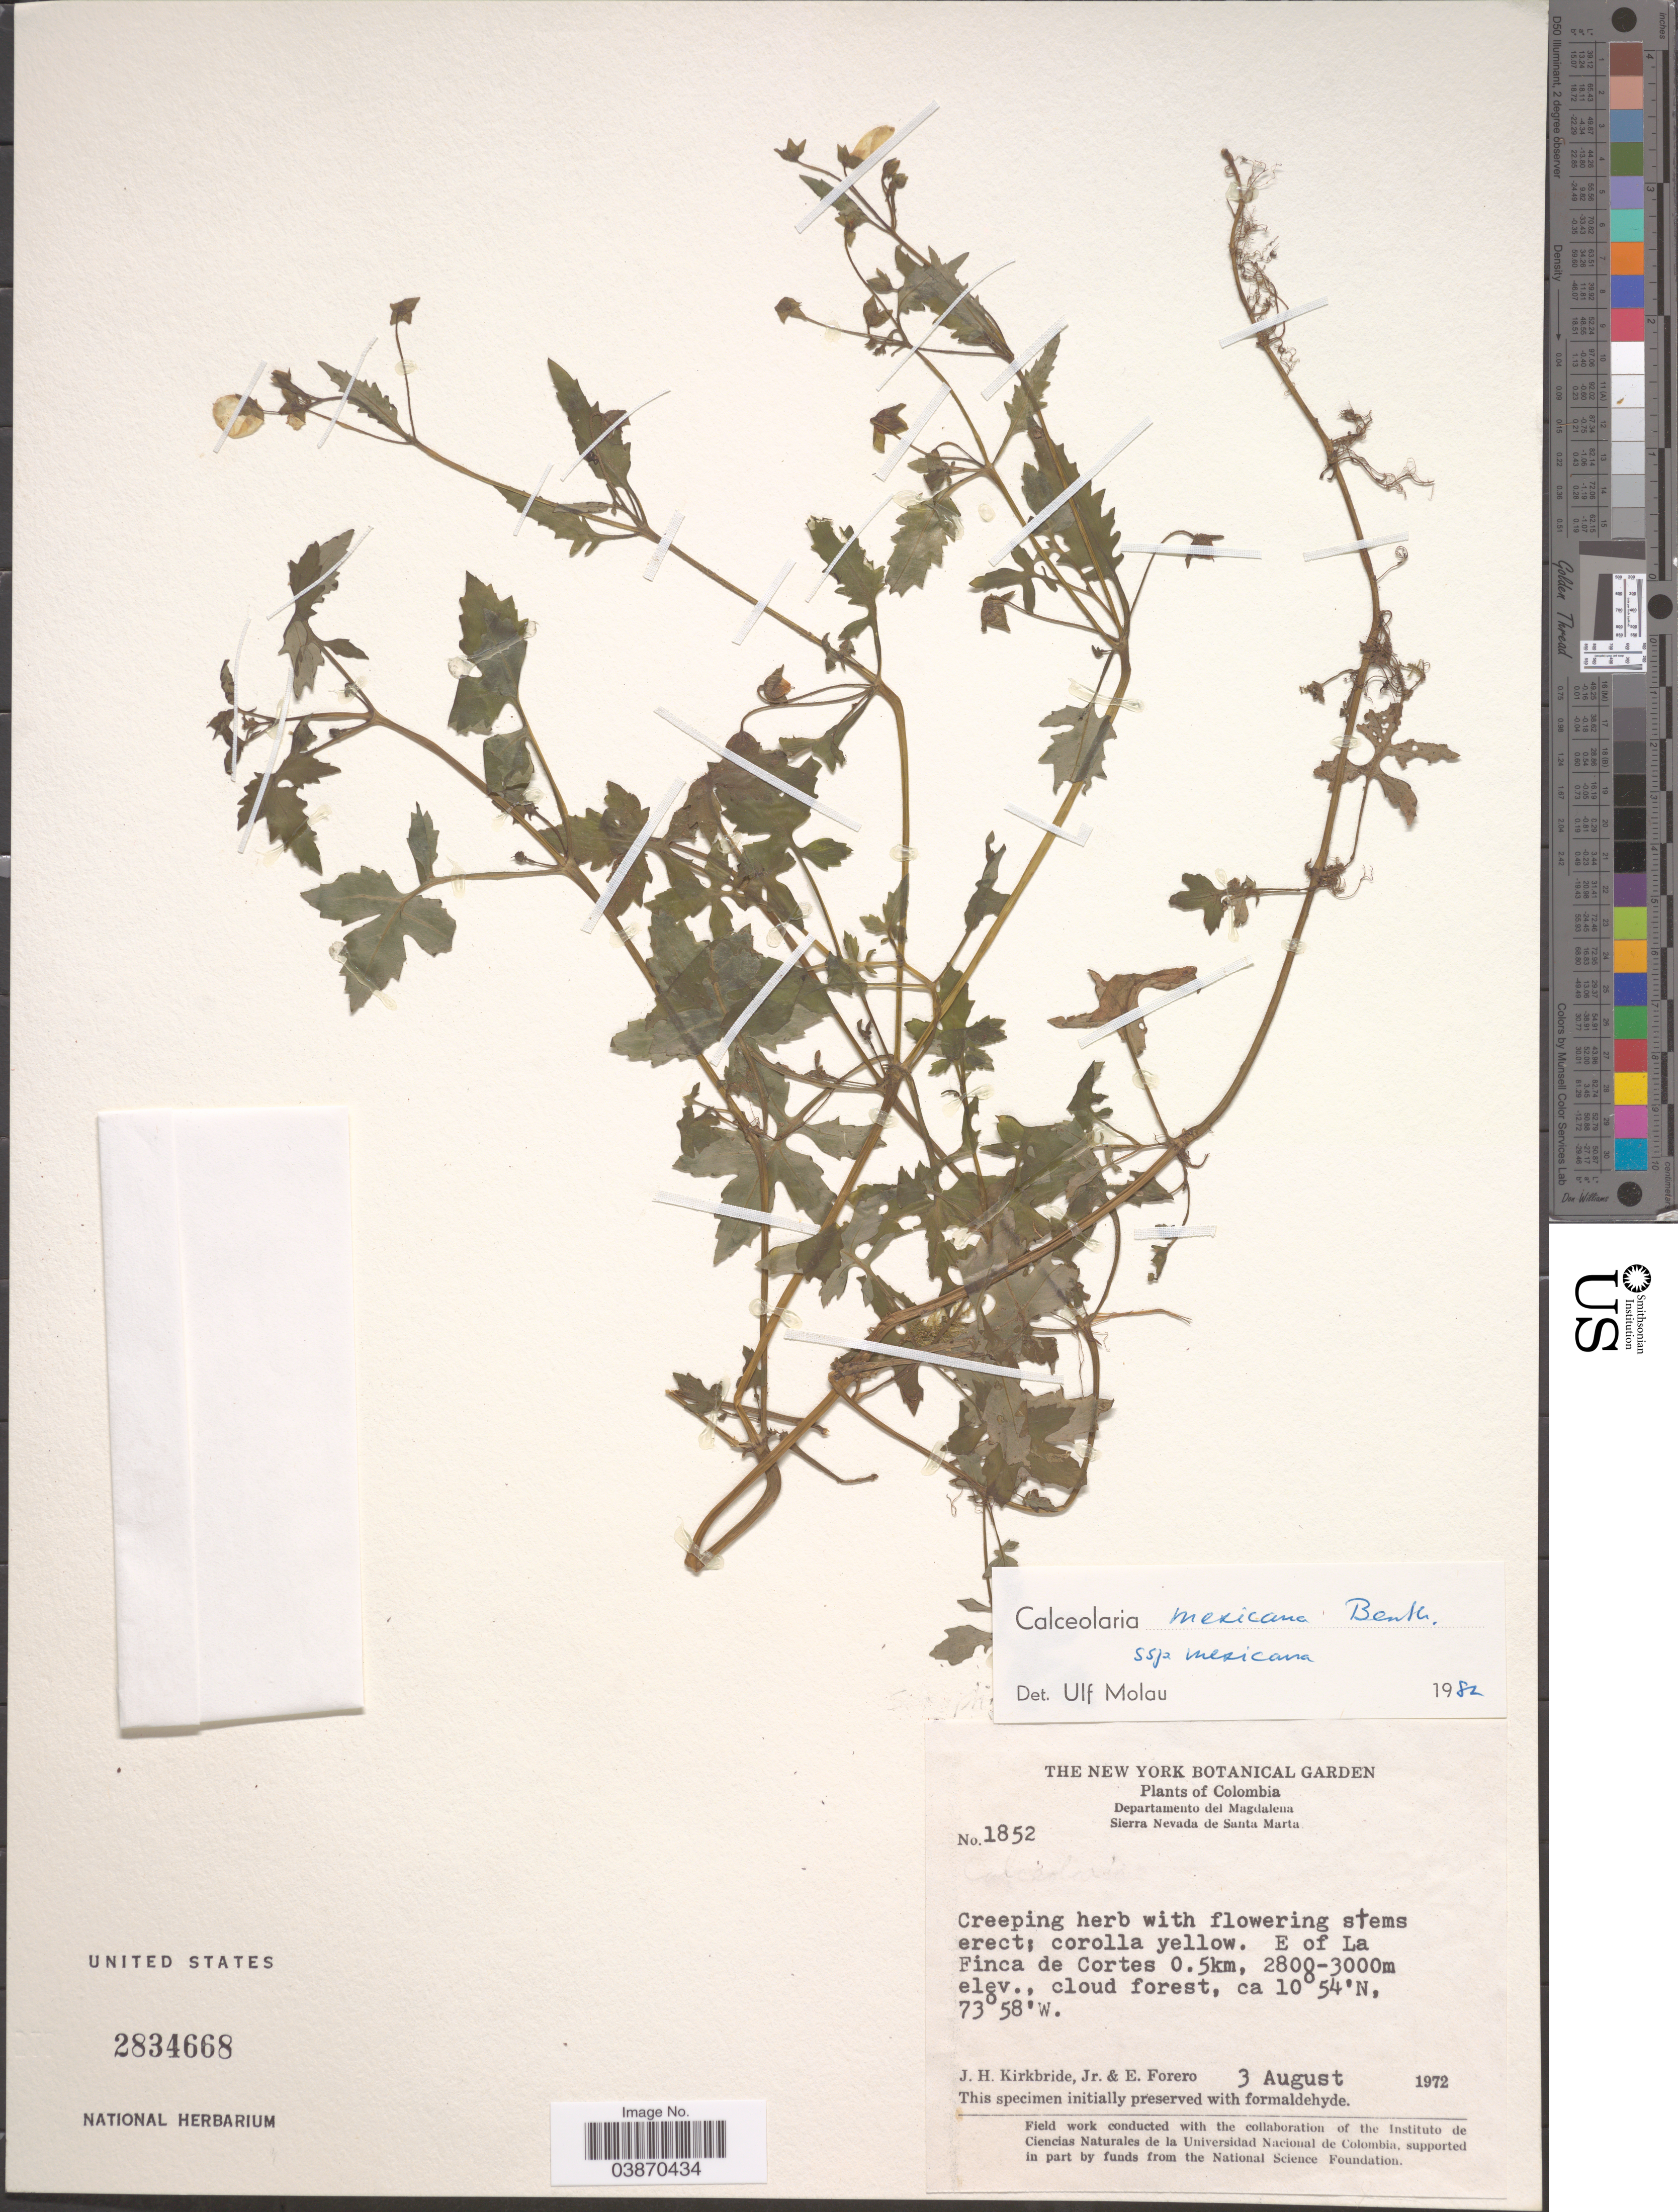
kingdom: Plantae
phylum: Tracheophyta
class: Magnoliopsida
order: Lamiales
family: Calceolariaceae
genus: Calceolaria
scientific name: Calceolaria mexicana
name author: Benth.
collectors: J. H. Kirkbride & E. Forero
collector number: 1852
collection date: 1972-08-03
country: Colombia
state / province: Magdalena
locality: Departamento del Magdalena. Sierra Nevada de Santa Marta. E of La Finca de Cortes 0.5 km.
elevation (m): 2800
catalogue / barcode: US 2834668